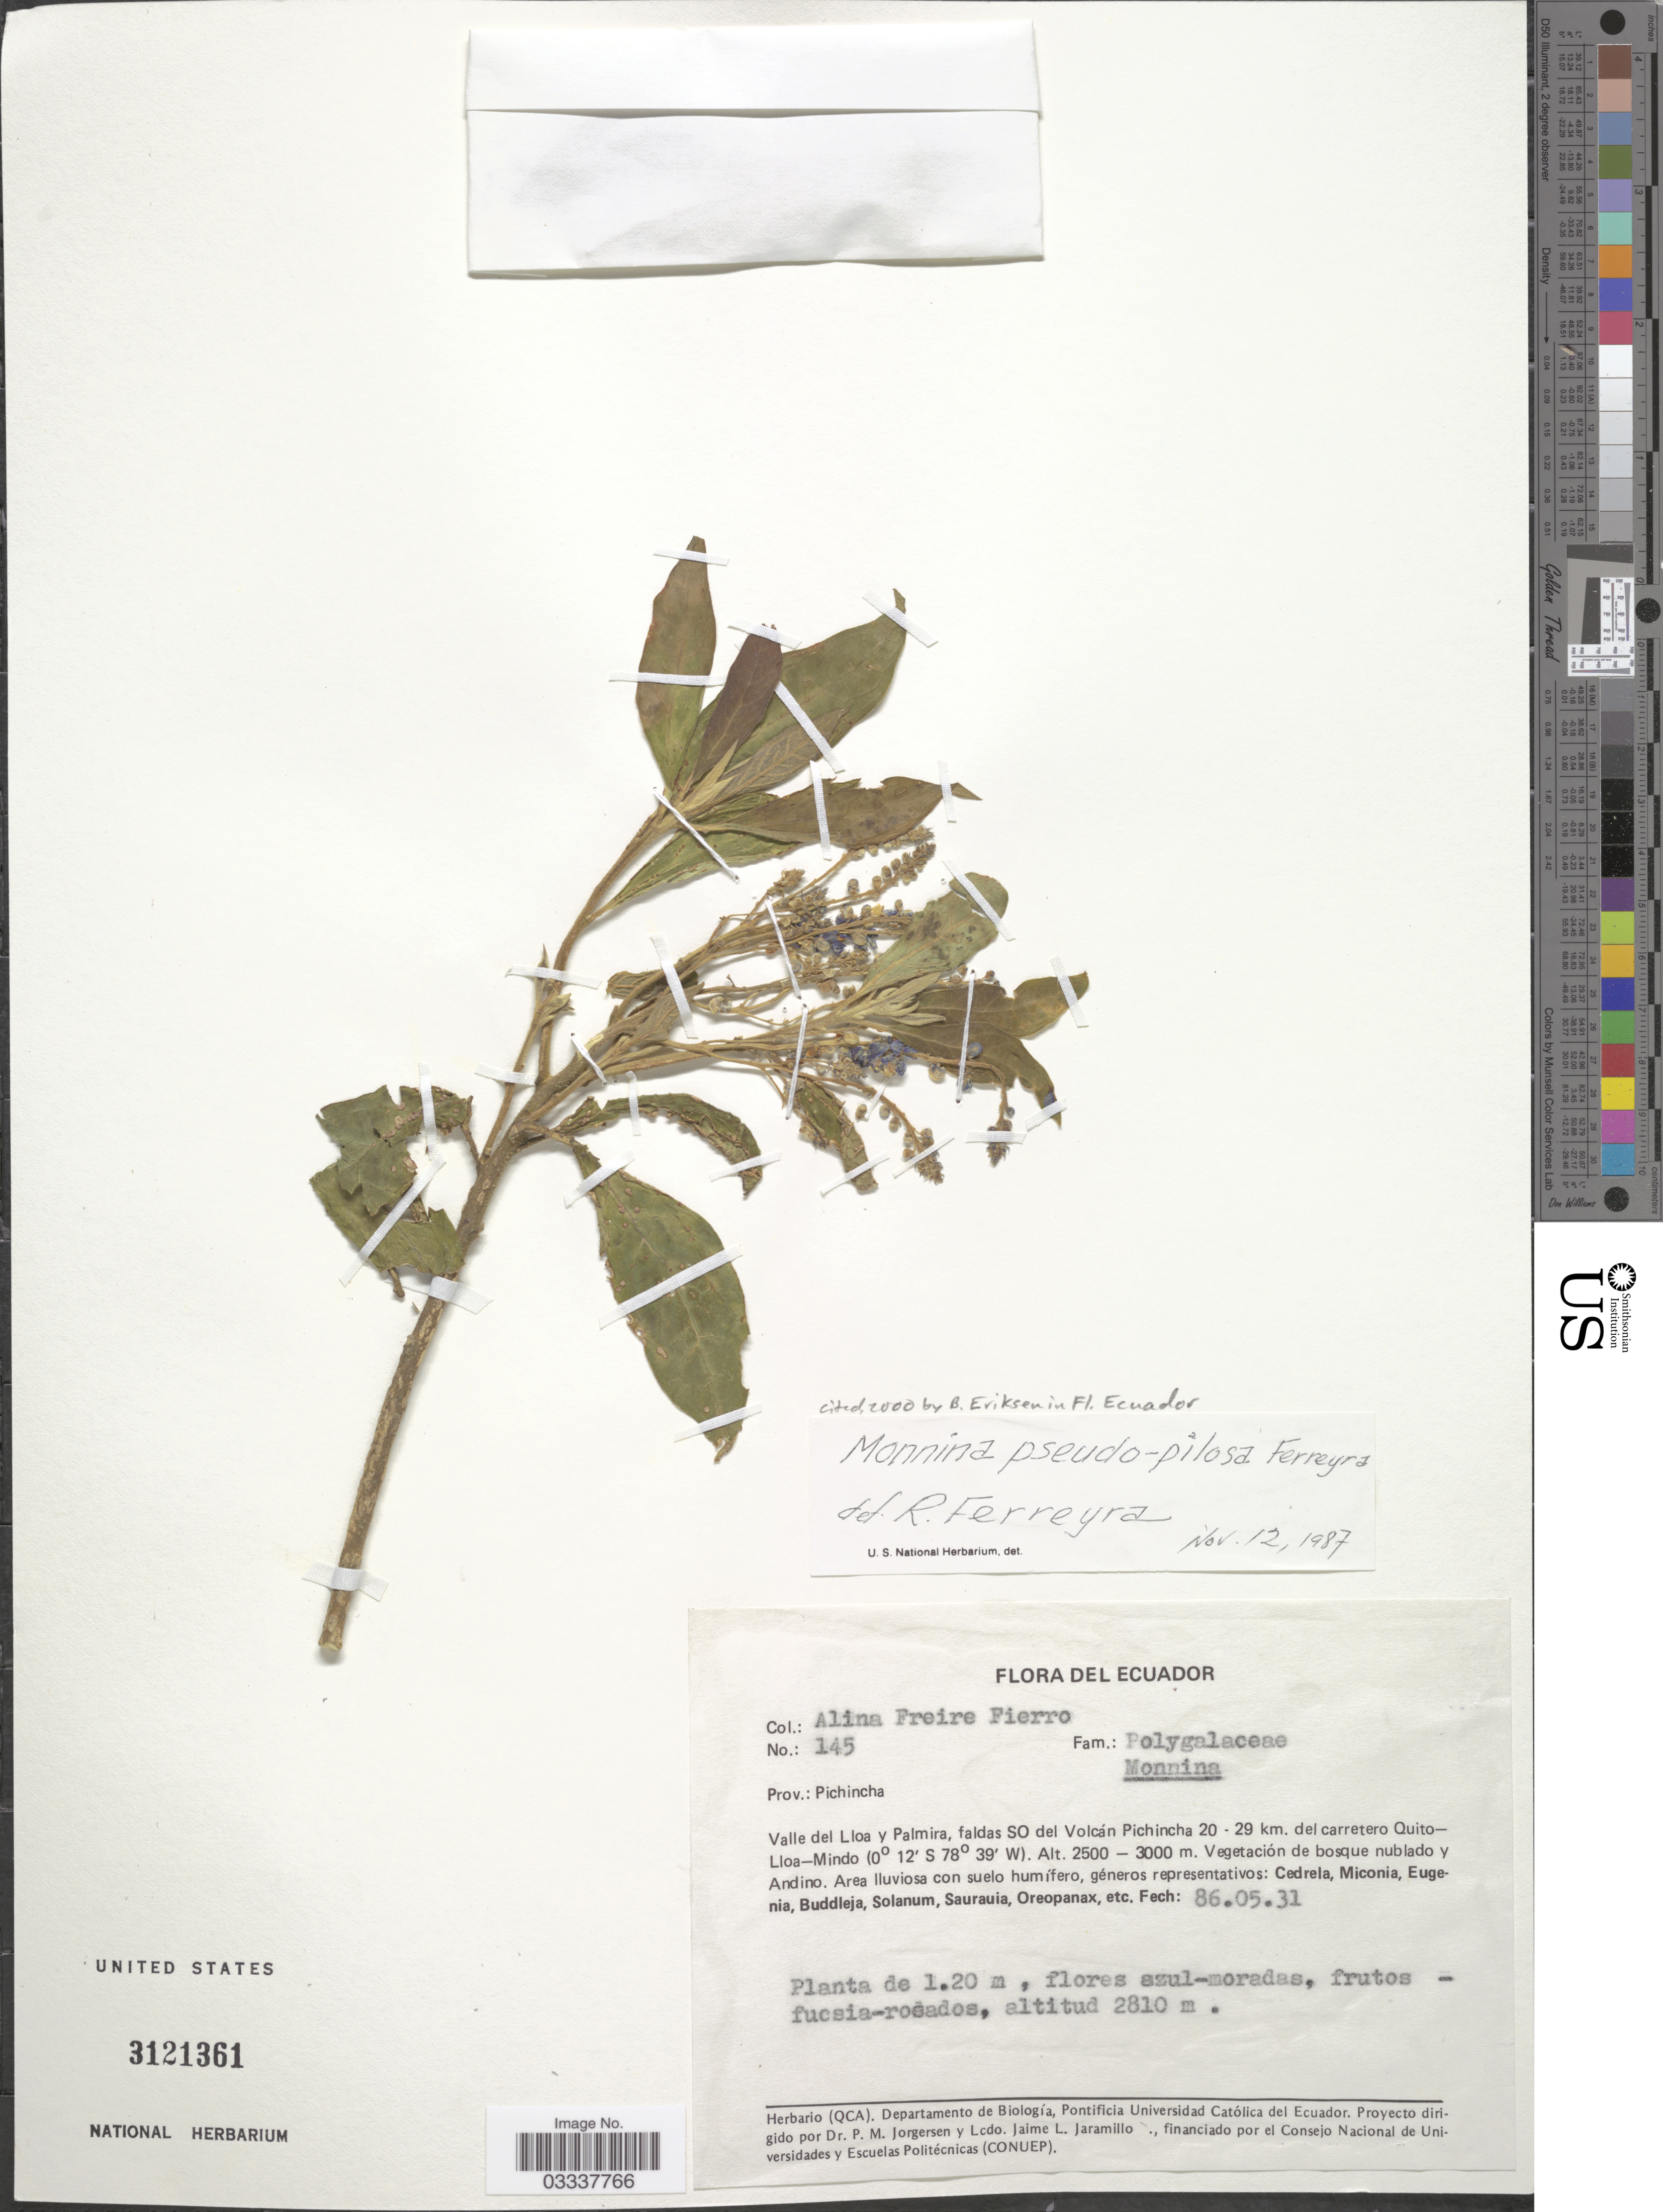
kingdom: Plantae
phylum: Tracheophyta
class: Magnoliopsida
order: Fabales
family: Polygalaceae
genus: Monnina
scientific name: Monnina pseudopilosa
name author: Ferreyra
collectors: A. Freire-Fierro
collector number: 145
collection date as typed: Transcribed d/m/y: 31/5/86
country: Ecuador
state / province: Pichincha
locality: Valle del Lloa y Palmira, faldas SO del Volcán Pichincha 20-29 km. del carretero Quito-Lloa-Mindo.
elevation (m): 2500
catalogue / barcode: US 3121361